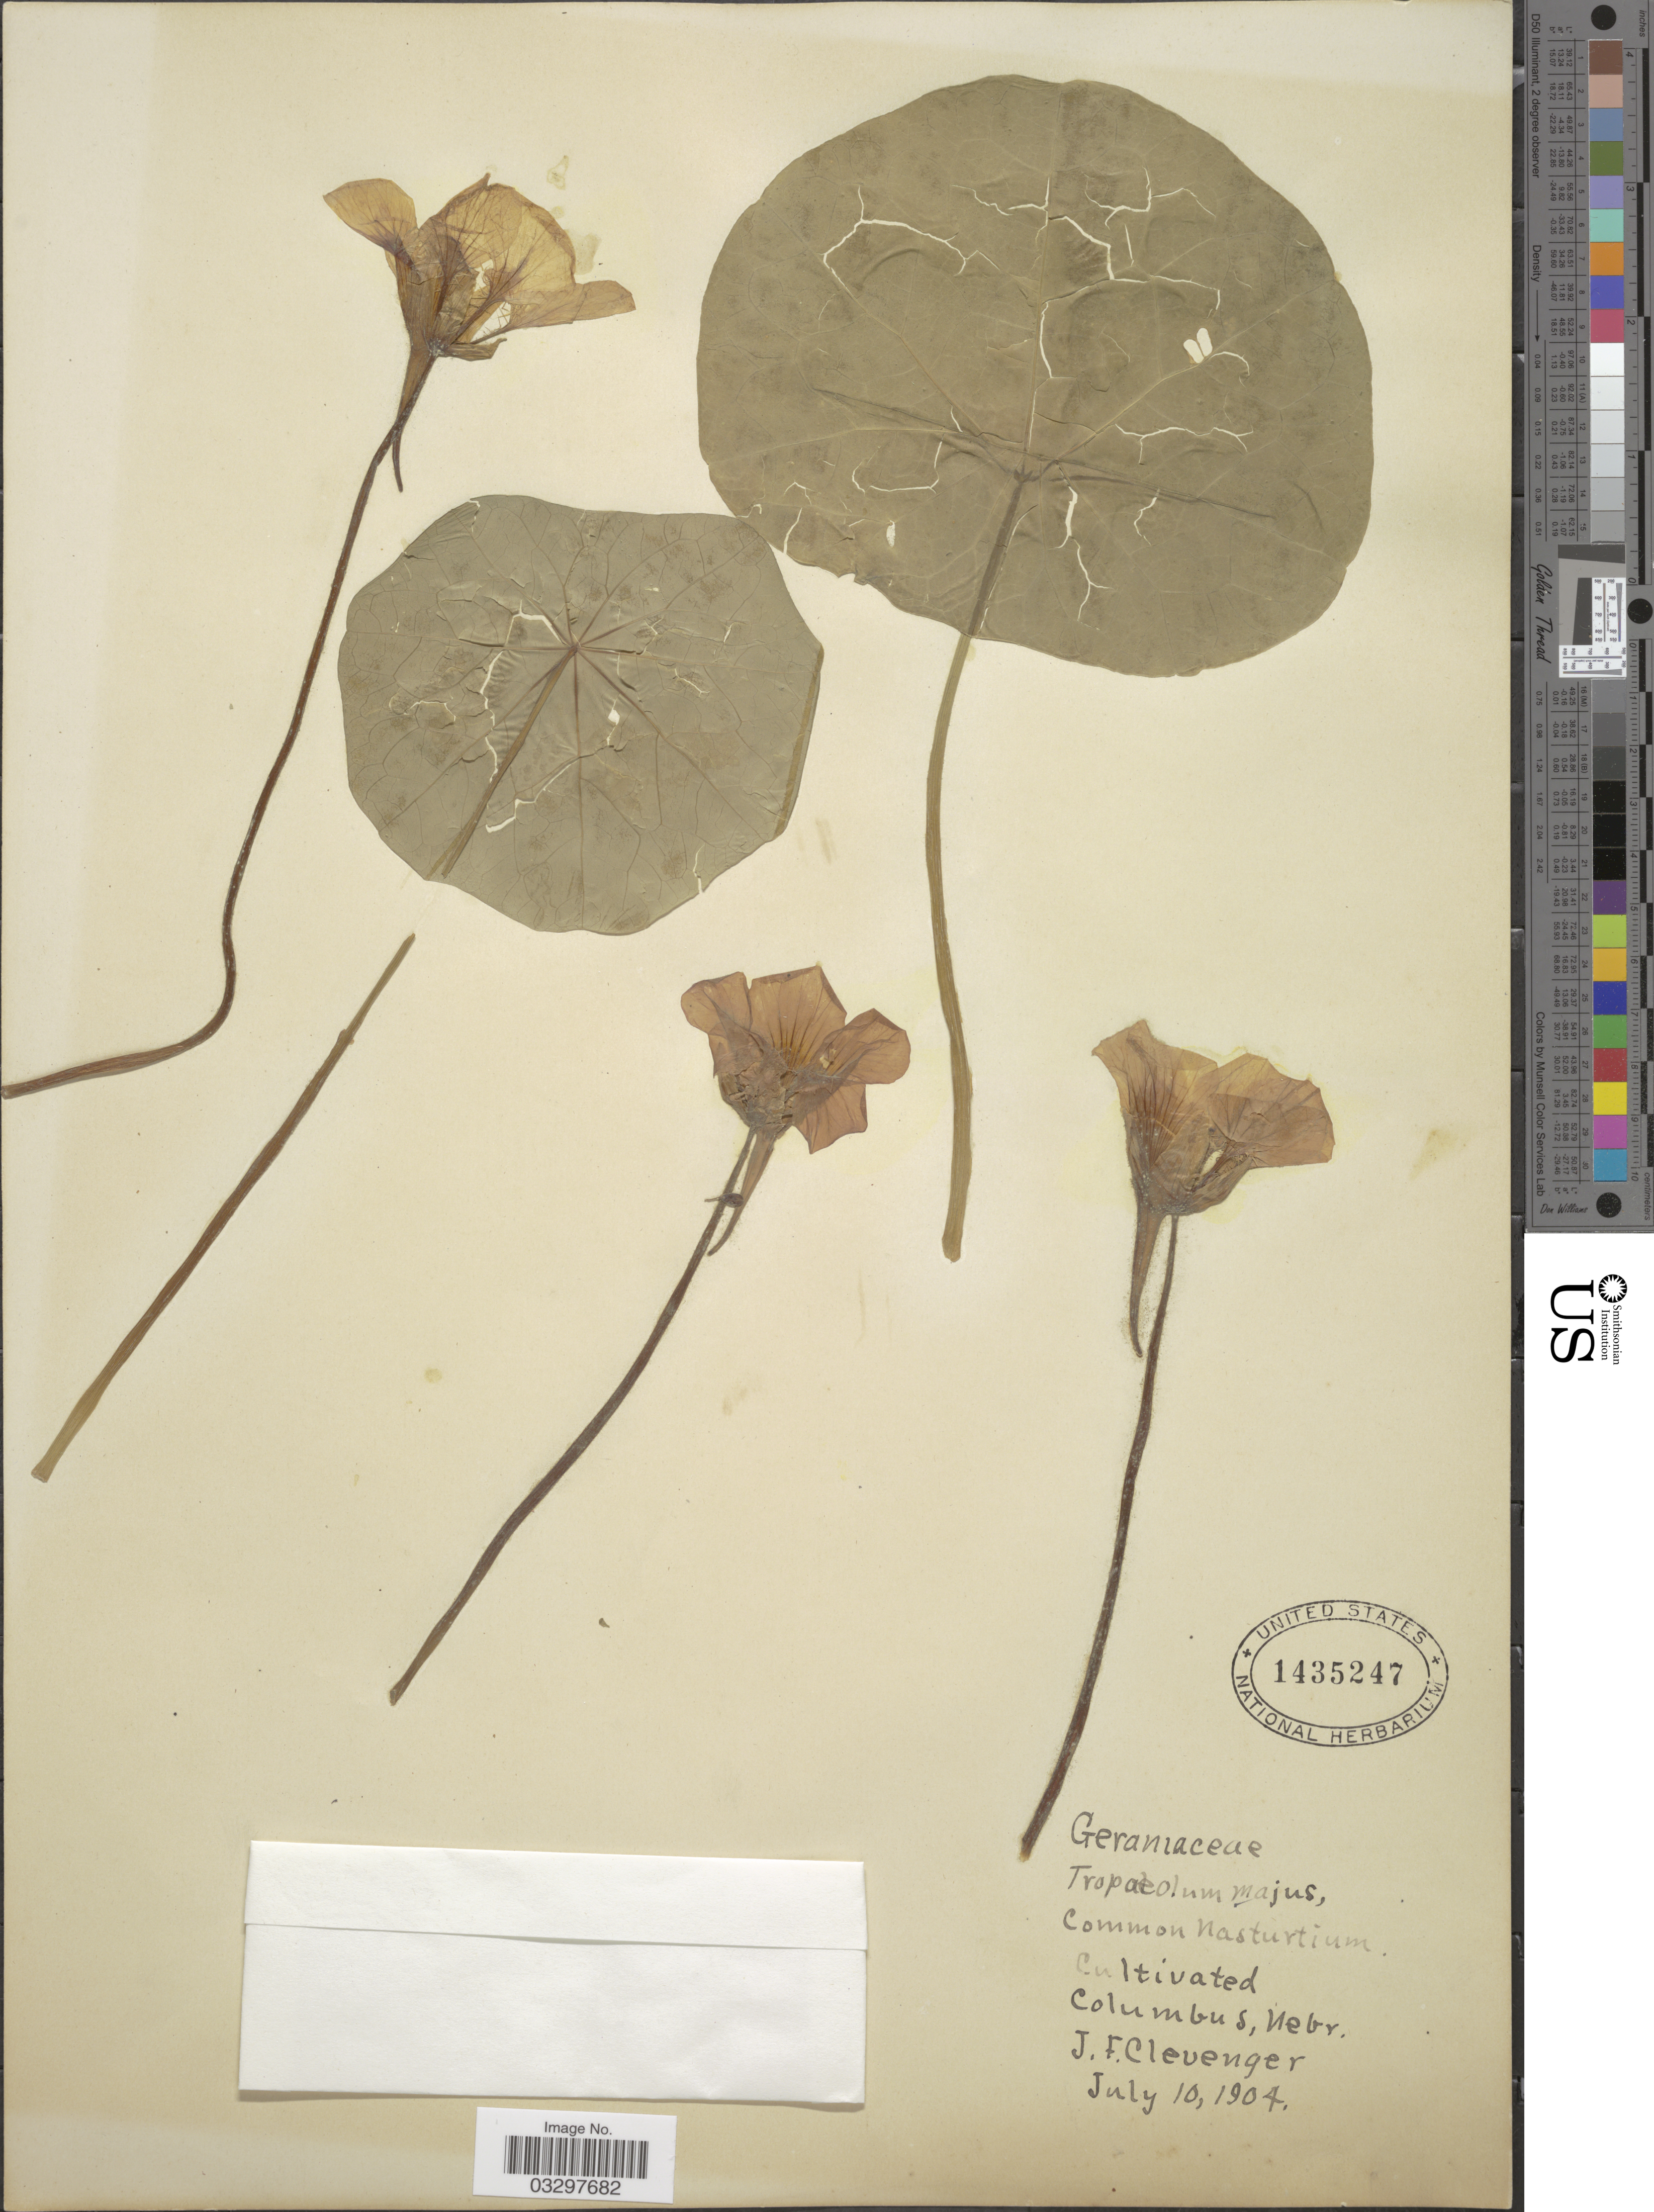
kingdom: Plantae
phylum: Tracheophyta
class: Magnoliopsida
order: Brassicales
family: Tropaeolaceae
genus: Tropaeolum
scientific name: Tropaeolum majus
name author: L.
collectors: J. F. Clevenger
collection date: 1904-07-10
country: United States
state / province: Nebraska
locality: Columbus.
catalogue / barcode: US 1435247